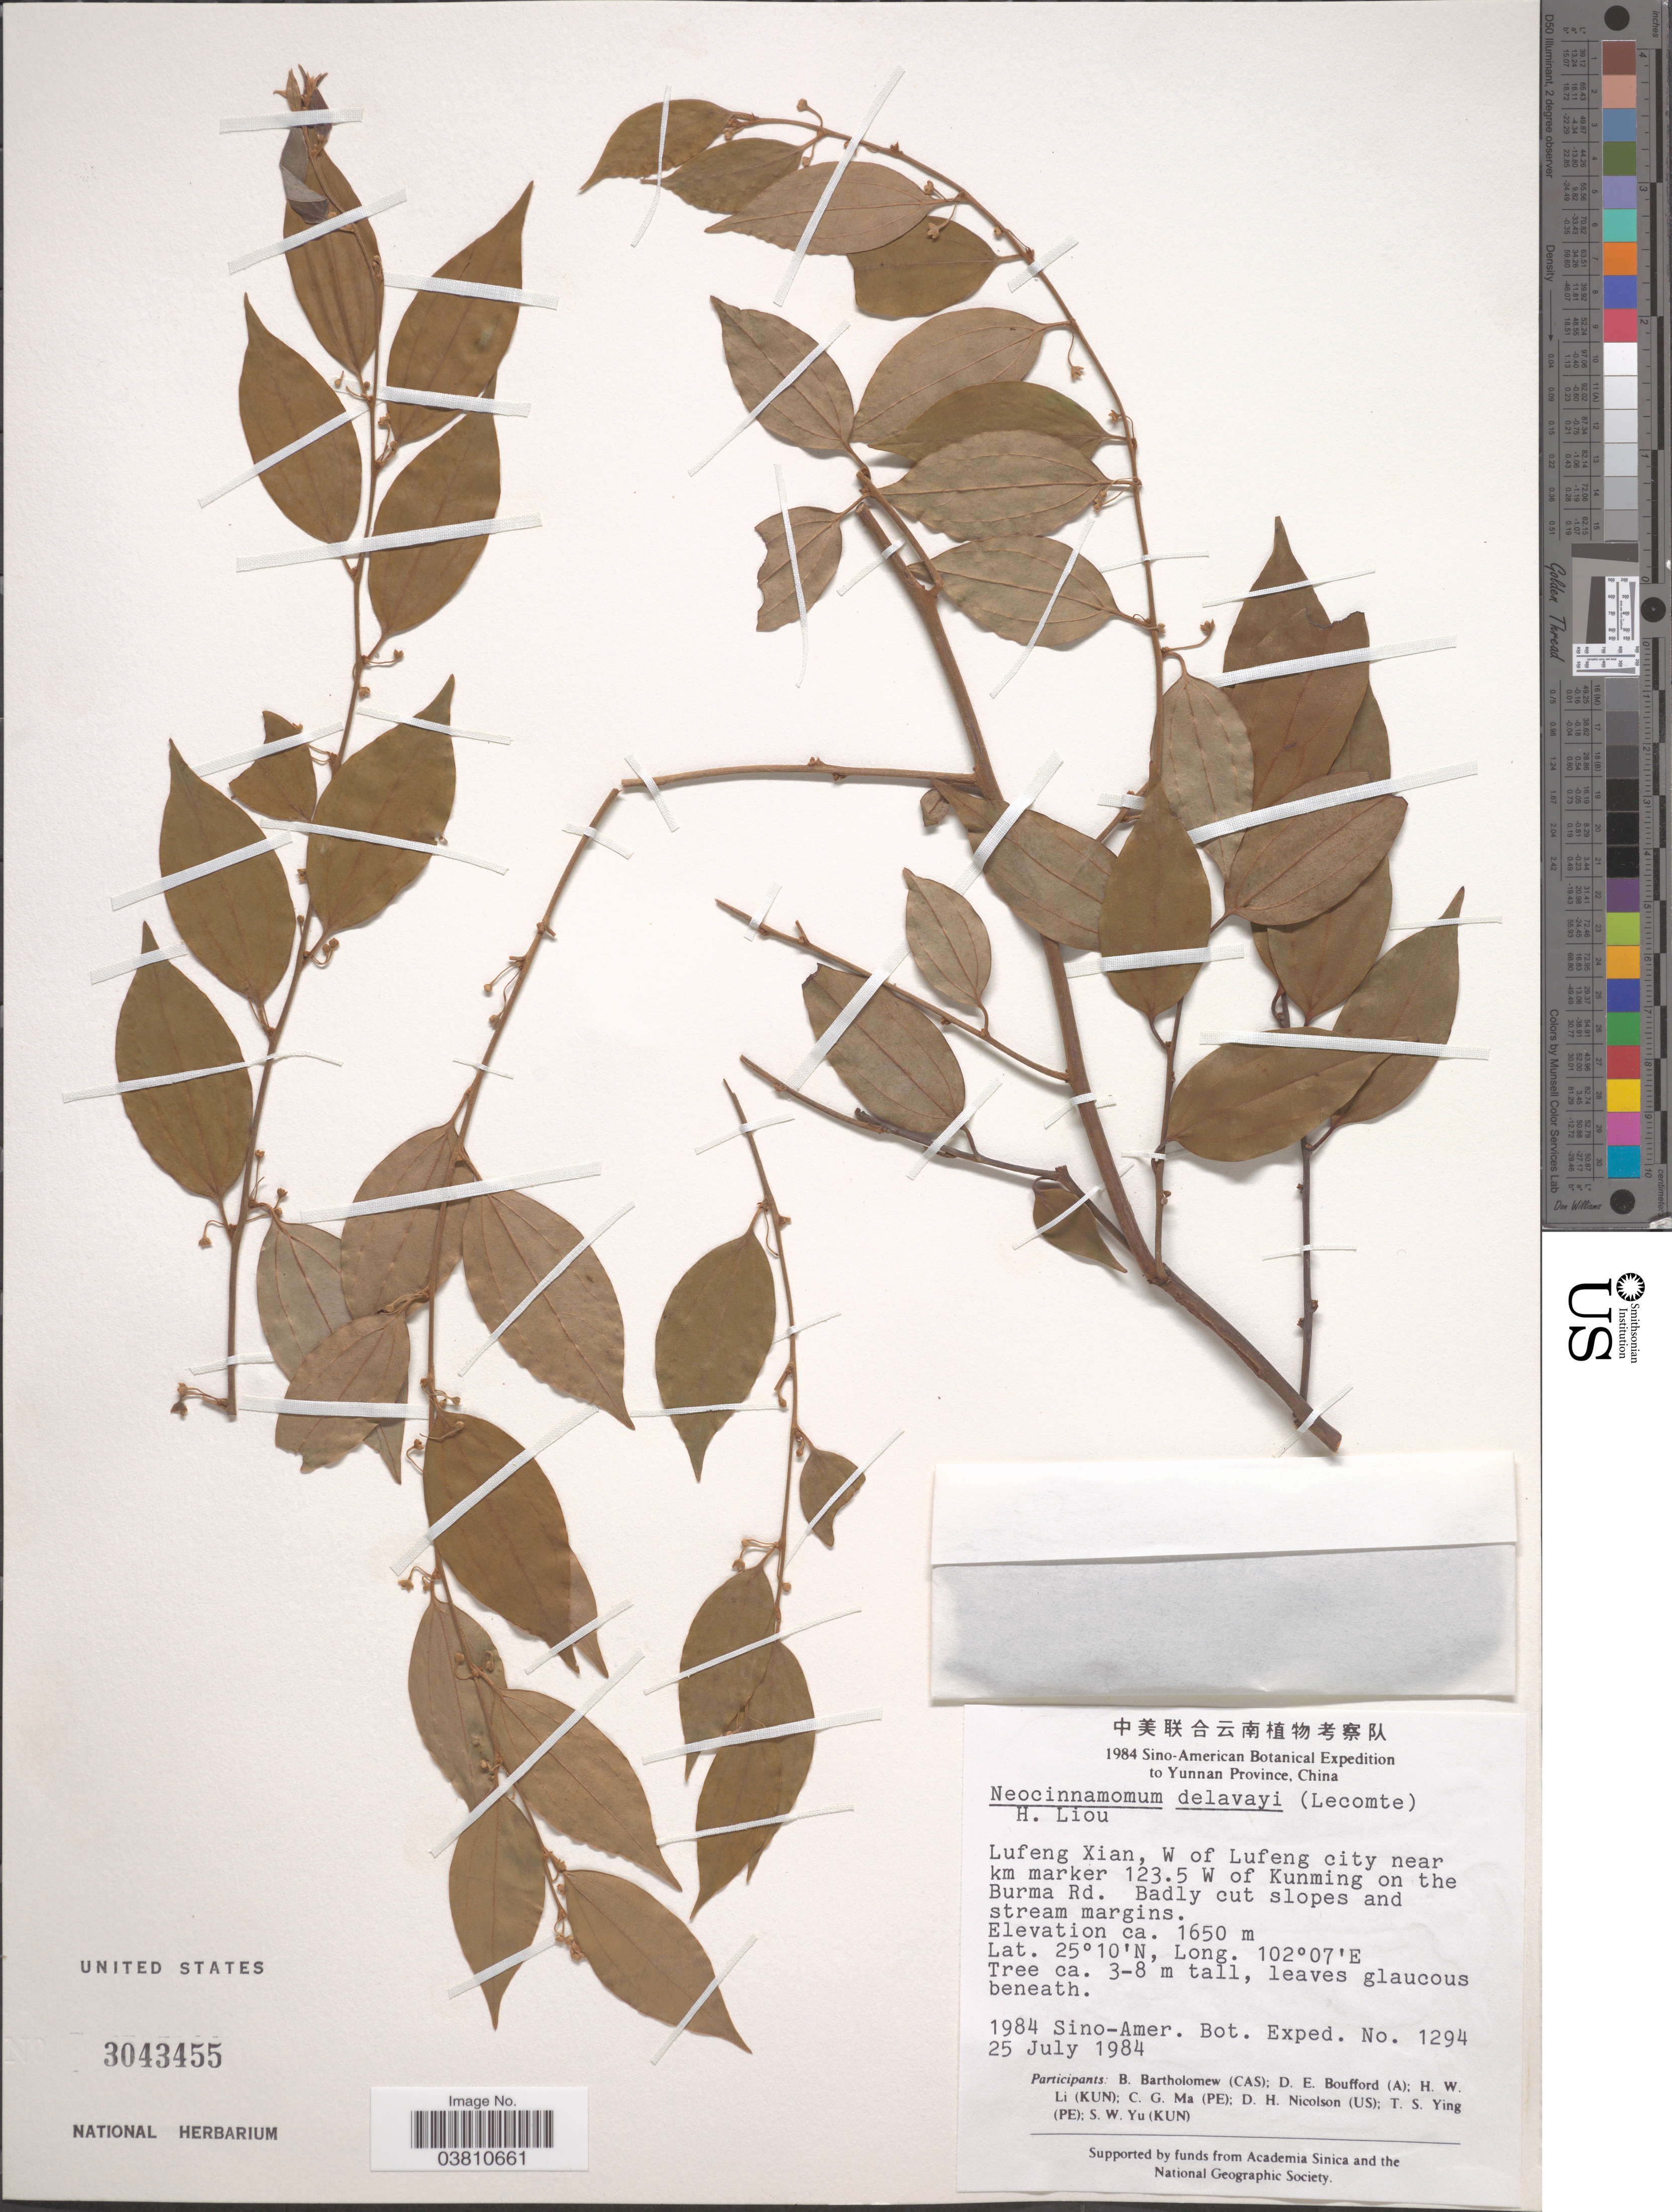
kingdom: Plantae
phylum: Tracheophyta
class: Magnoliopsida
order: Laurales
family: Lauraceae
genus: Neocinnamomum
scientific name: Neocinnamomum delavayi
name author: H. Liu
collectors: Sino-Amer. Bot. Exped. 1984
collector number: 1294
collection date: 1984-07-25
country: China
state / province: Yunnan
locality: Lufeng Xian, W of Lufeng city near km marker 123.5 W of Kunming on the Burma Rd.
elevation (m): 1650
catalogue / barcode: US 3043455